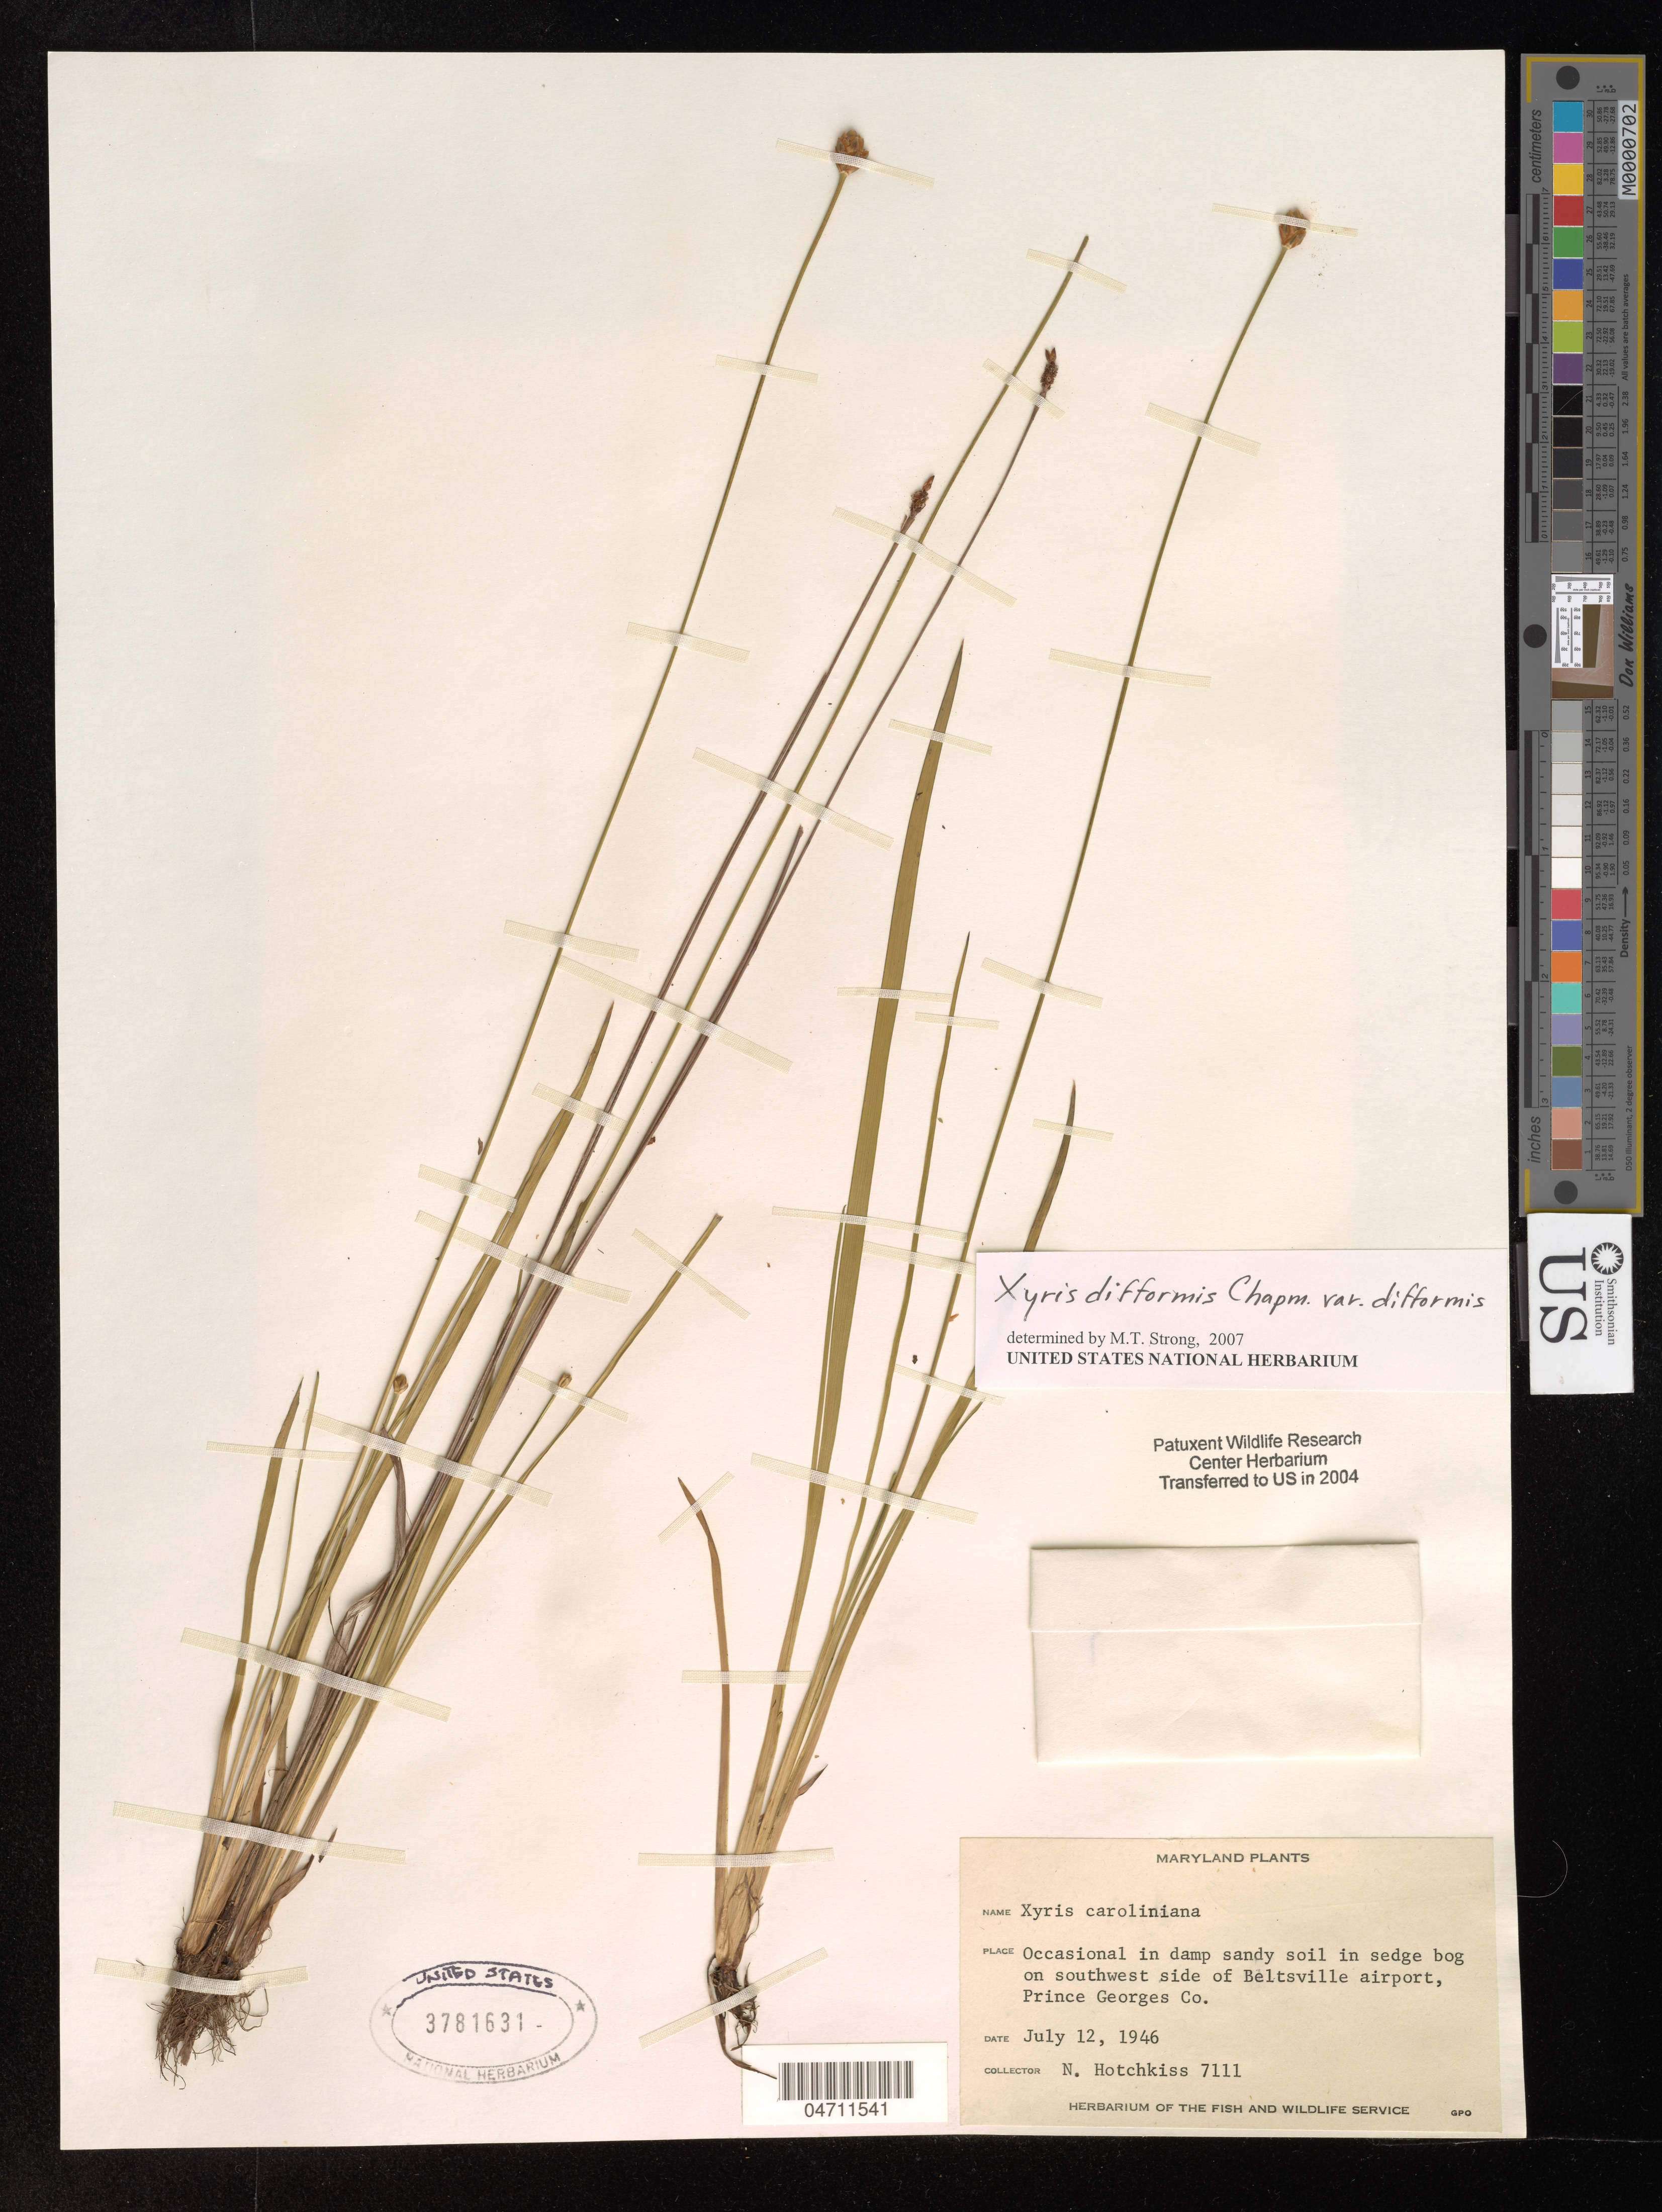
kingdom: Plantae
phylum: Tracheophyta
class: Liliopsida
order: Poales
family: Xyridaceae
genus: Xyris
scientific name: Xyris difformis var. difformis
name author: Chapm.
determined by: Strong, Mark T., (BOT), Smithsonian Institution - National Museum of Natural History (UNITED STATES)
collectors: N. Hotchkiss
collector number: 7111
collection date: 1946-07-12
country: United States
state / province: Maryland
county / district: Prince George's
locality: S.W. of Beltsville Airport.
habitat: In damp sandy soil in sedge bog SW of airport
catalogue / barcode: US 3781631